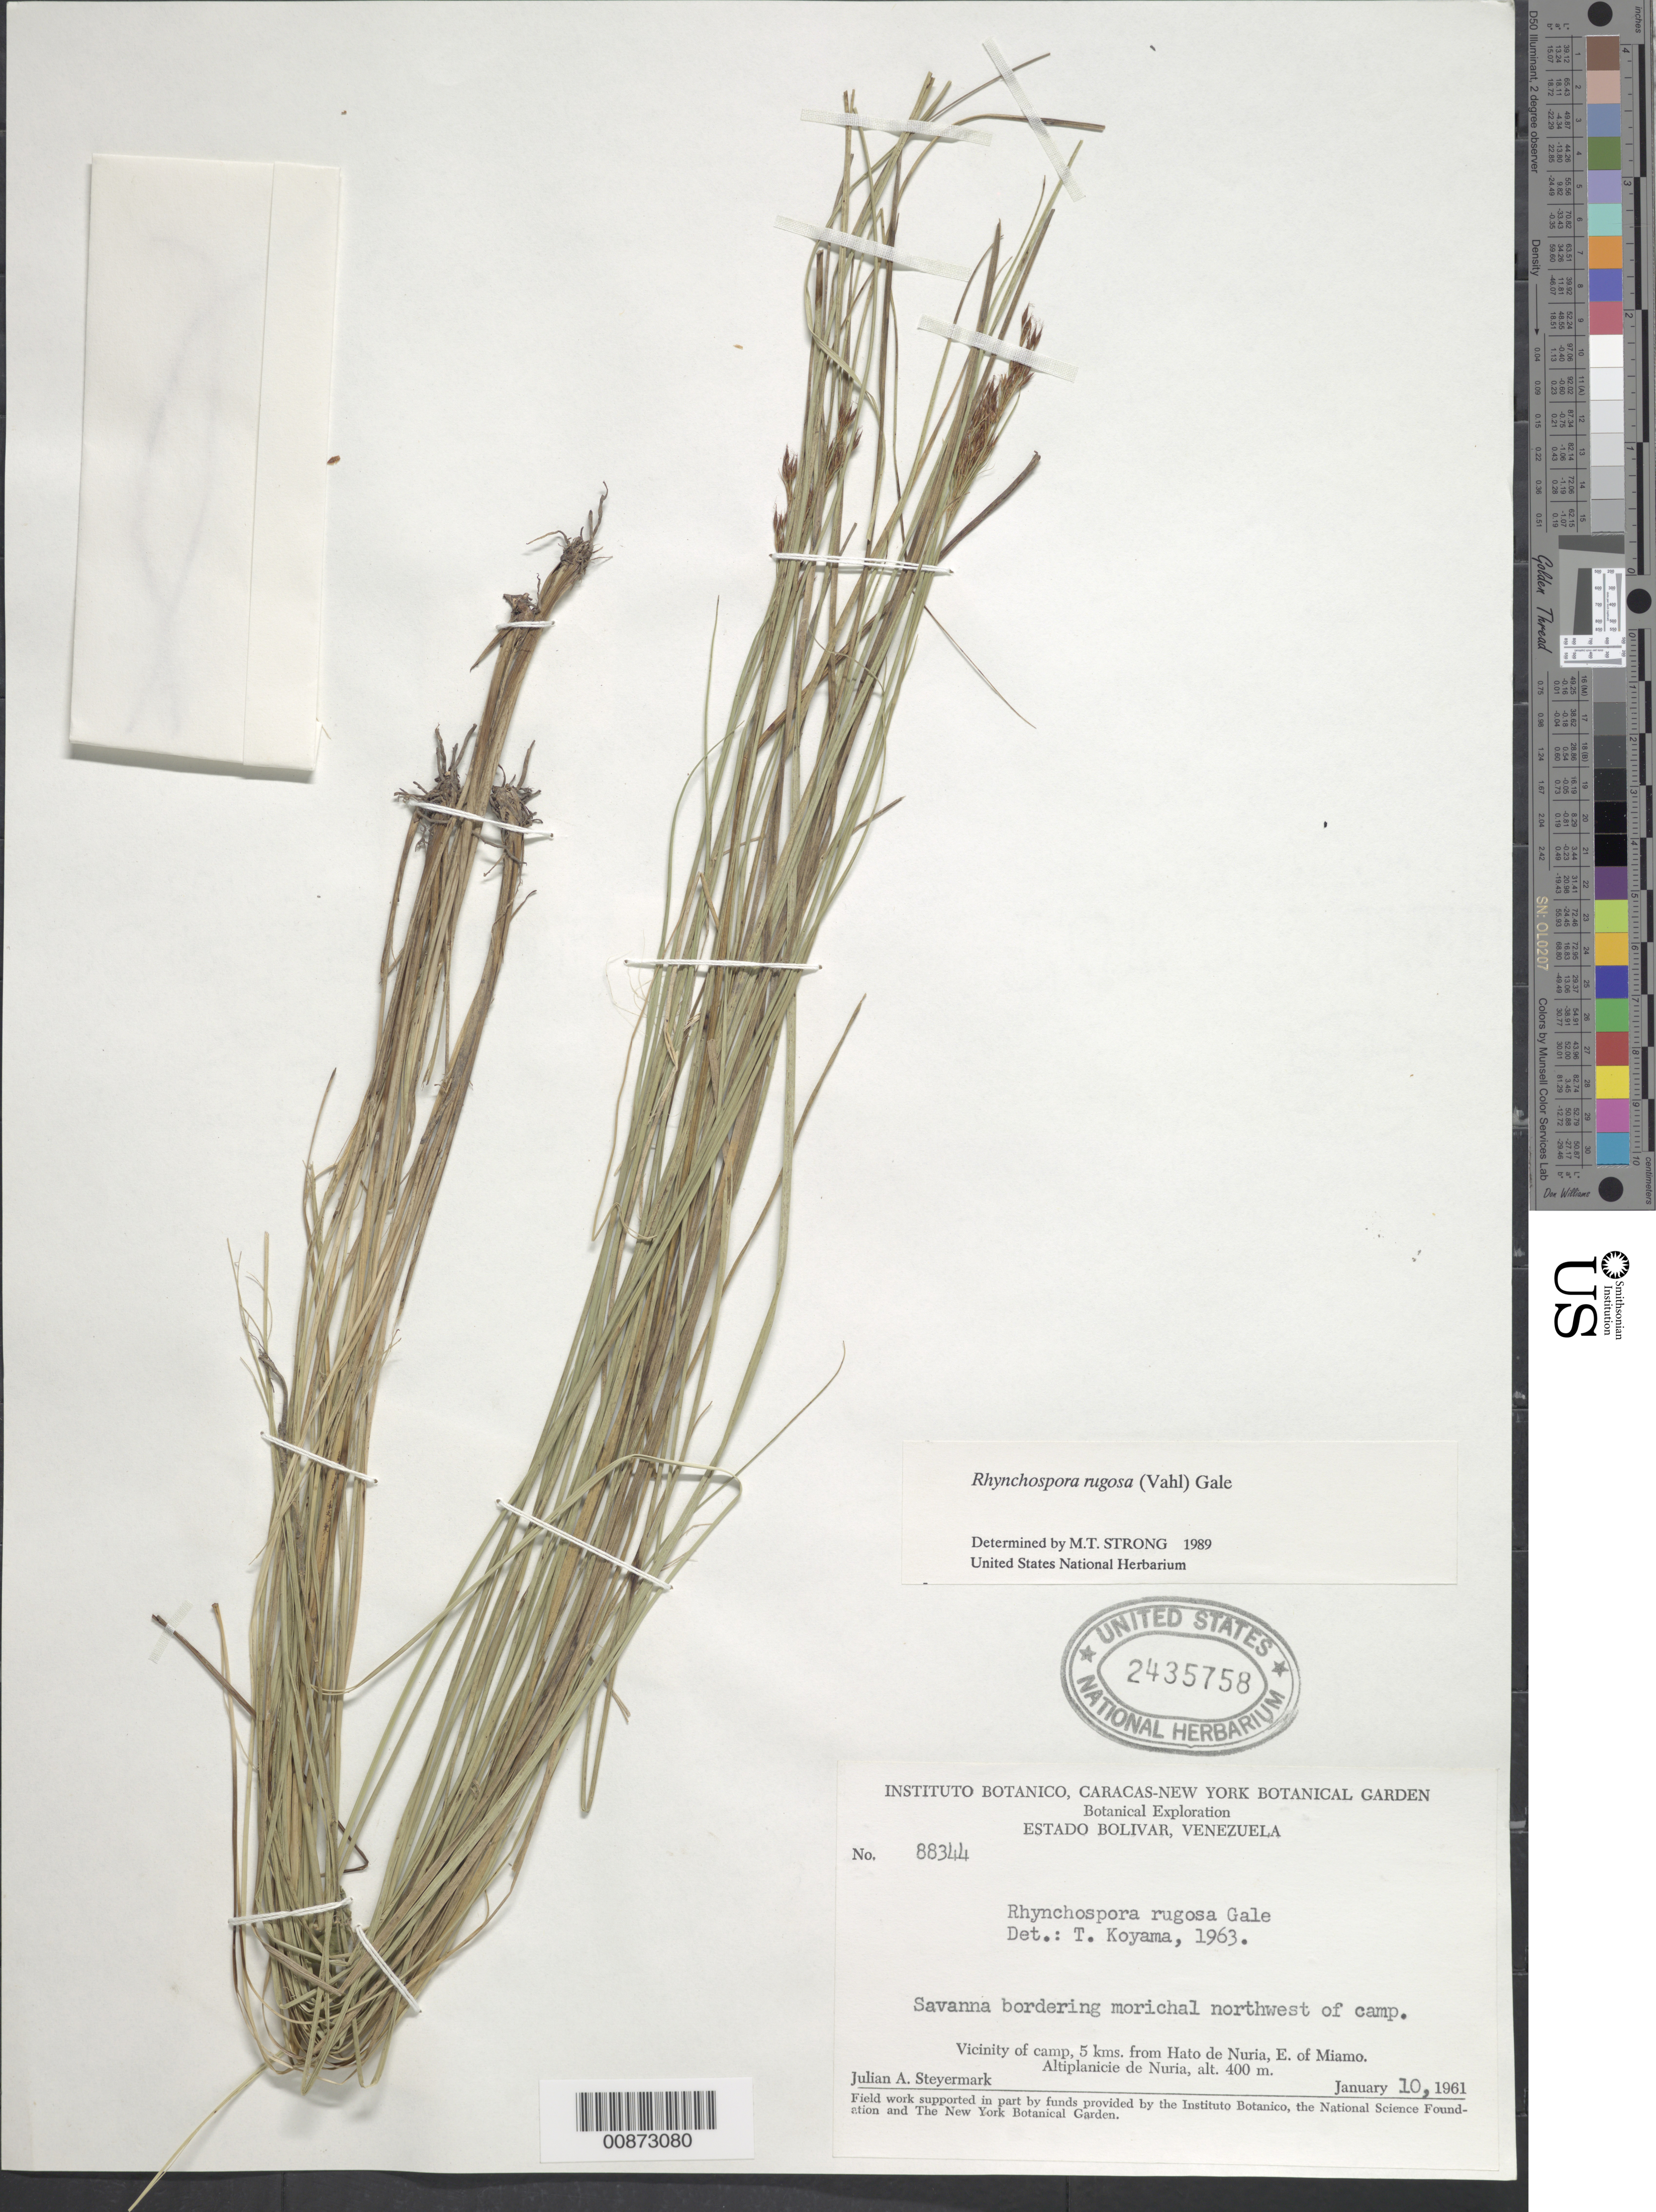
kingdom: Plantae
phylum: Tracheophyta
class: Liliopsida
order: Poales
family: Cyperaceae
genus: Rhynchospora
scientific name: Rhynchospora rugosa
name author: (Vahl) Gale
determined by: Strong, M. T., (US), Smithsonian Institution - National Museum of Natural History (UNITED STATES)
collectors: J. Steyermark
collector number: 88344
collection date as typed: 10-Jan-61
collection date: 1961-01-10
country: Venezuela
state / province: Bolívar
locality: Hato de Nuria, 5 km from; E of Miamo, Altiplanicie de Nuria, NW of camp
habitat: Savanna bordering morichal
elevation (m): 400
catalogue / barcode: US 2435758